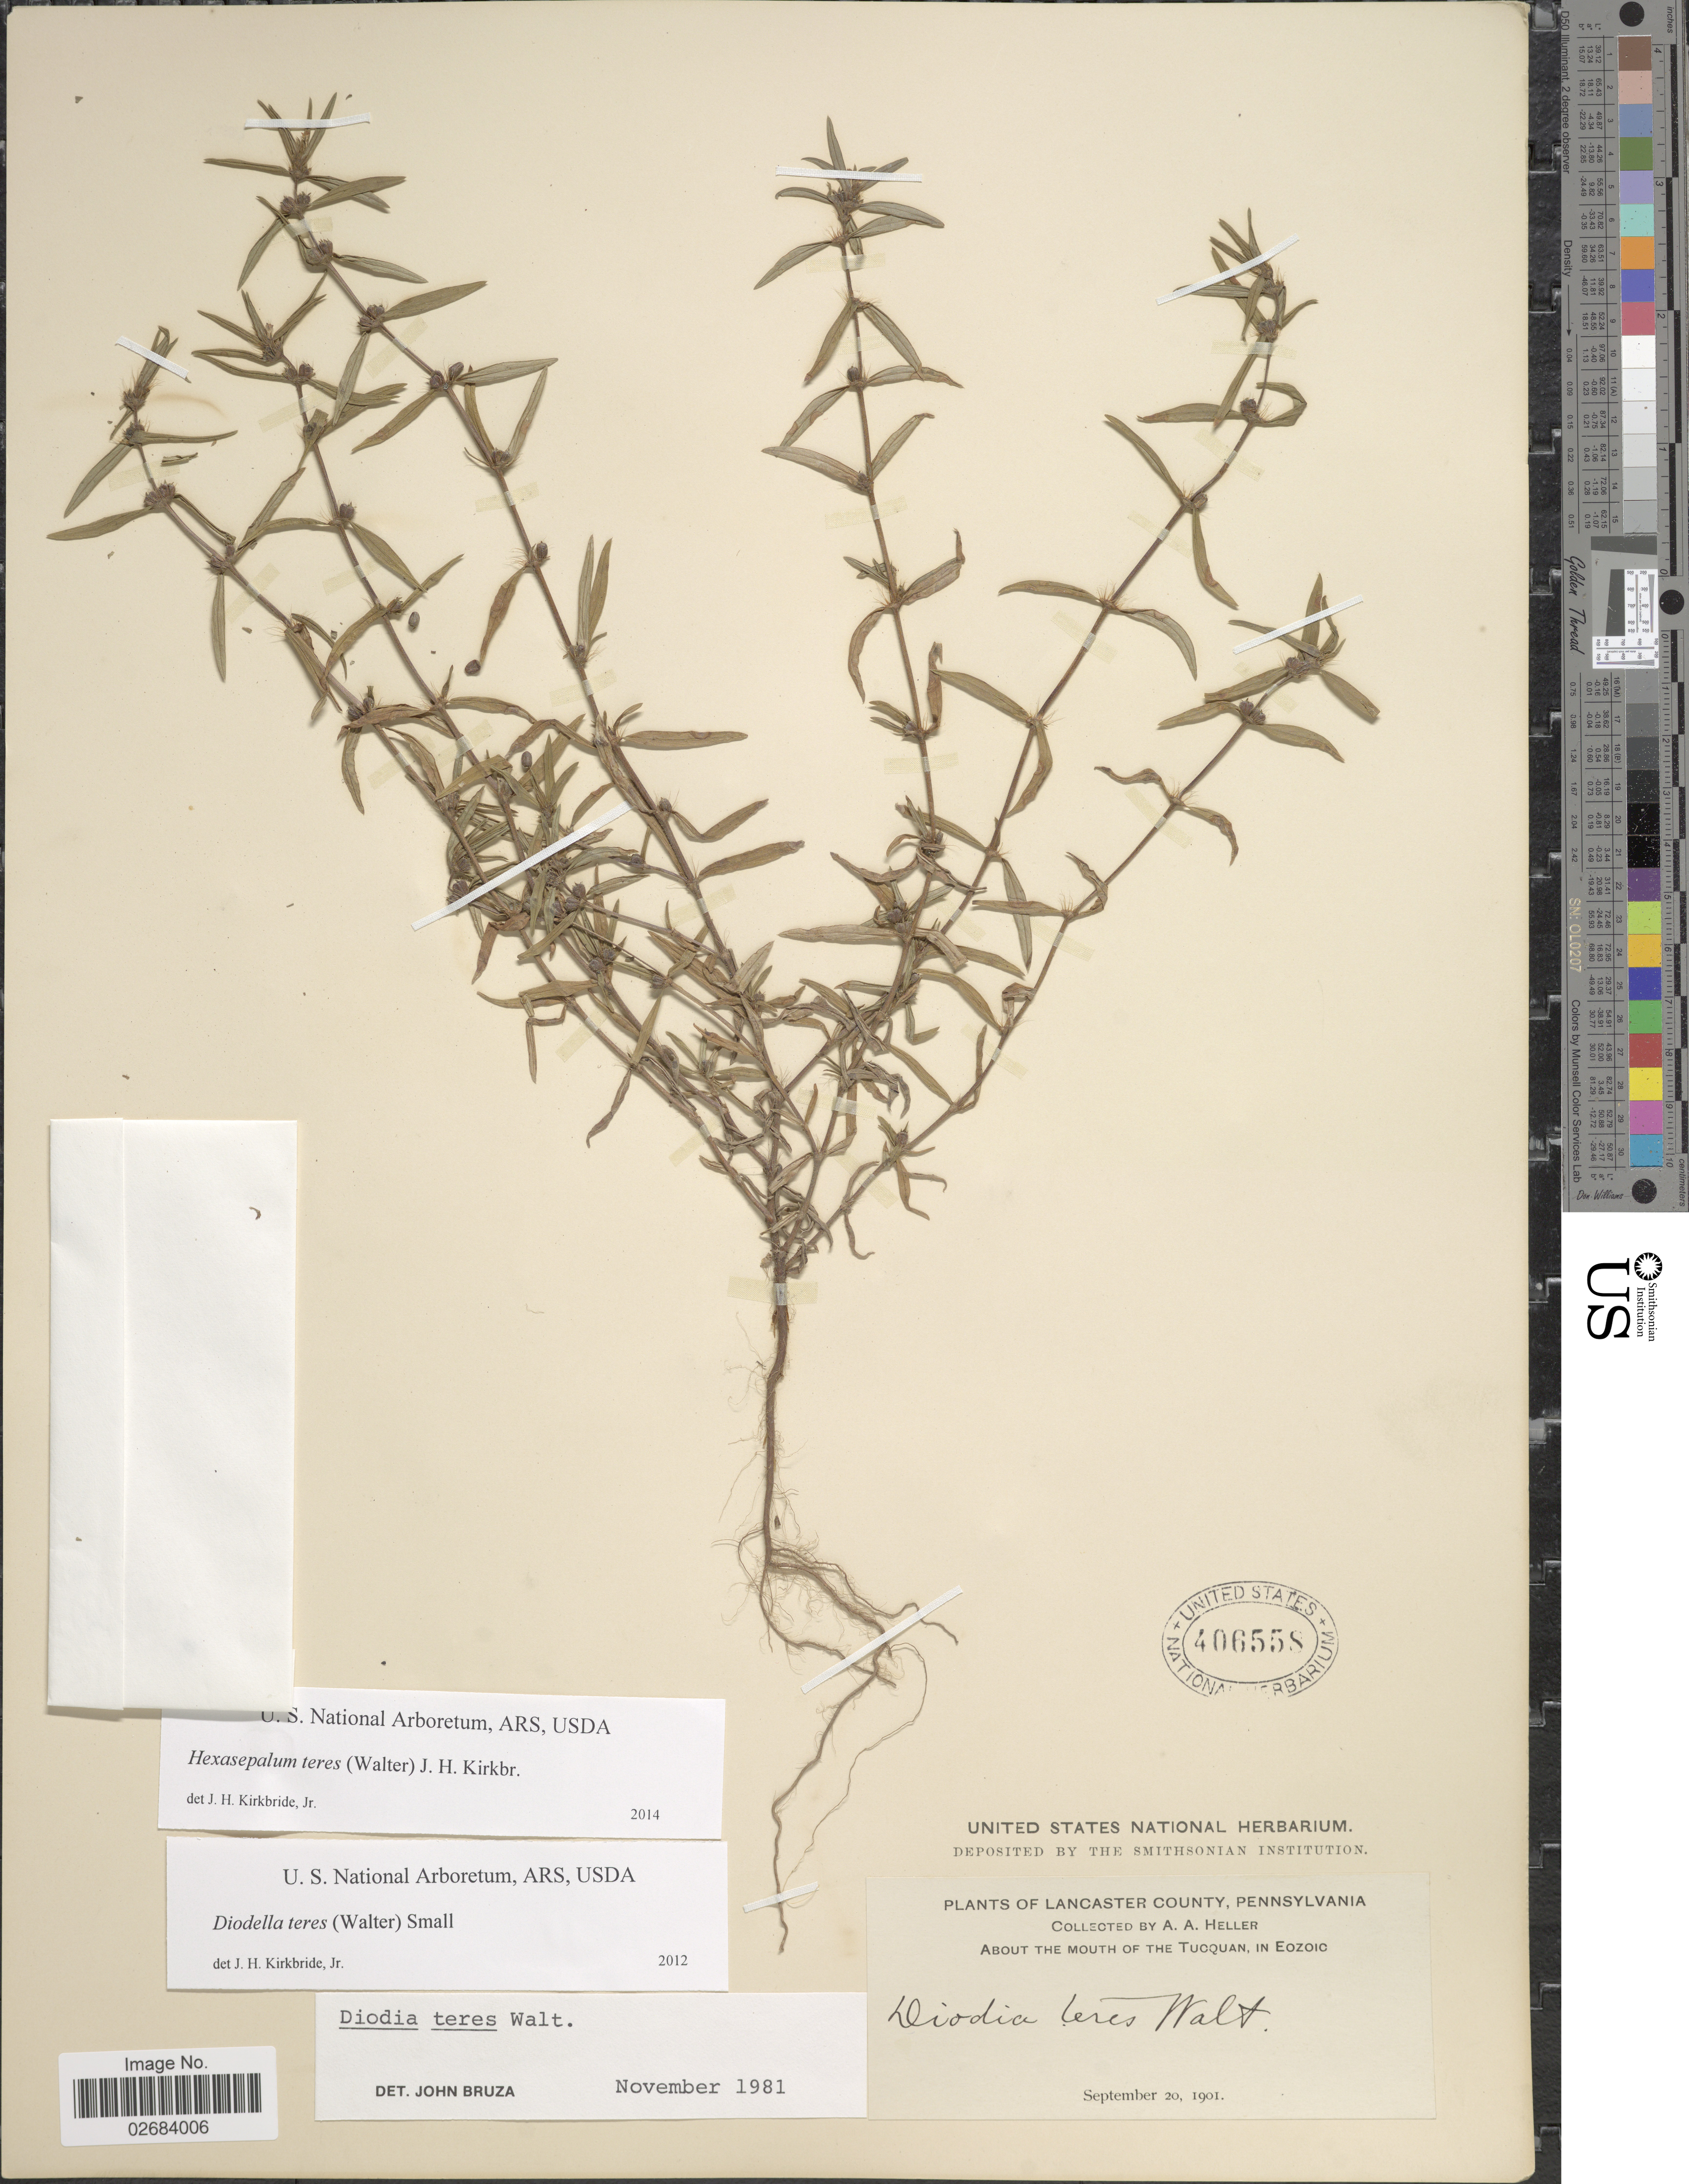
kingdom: Plantae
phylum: Tracheophyta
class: Magnoliopsida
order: Gentianales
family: Rubiaceae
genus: Diodia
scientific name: Diodia teres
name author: Walter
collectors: A. A. Heller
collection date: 1901-09-20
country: United States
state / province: Pennsylvania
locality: Lancaster County, about the mouth of the Tucquan, in Eozoic.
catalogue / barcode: US 406558